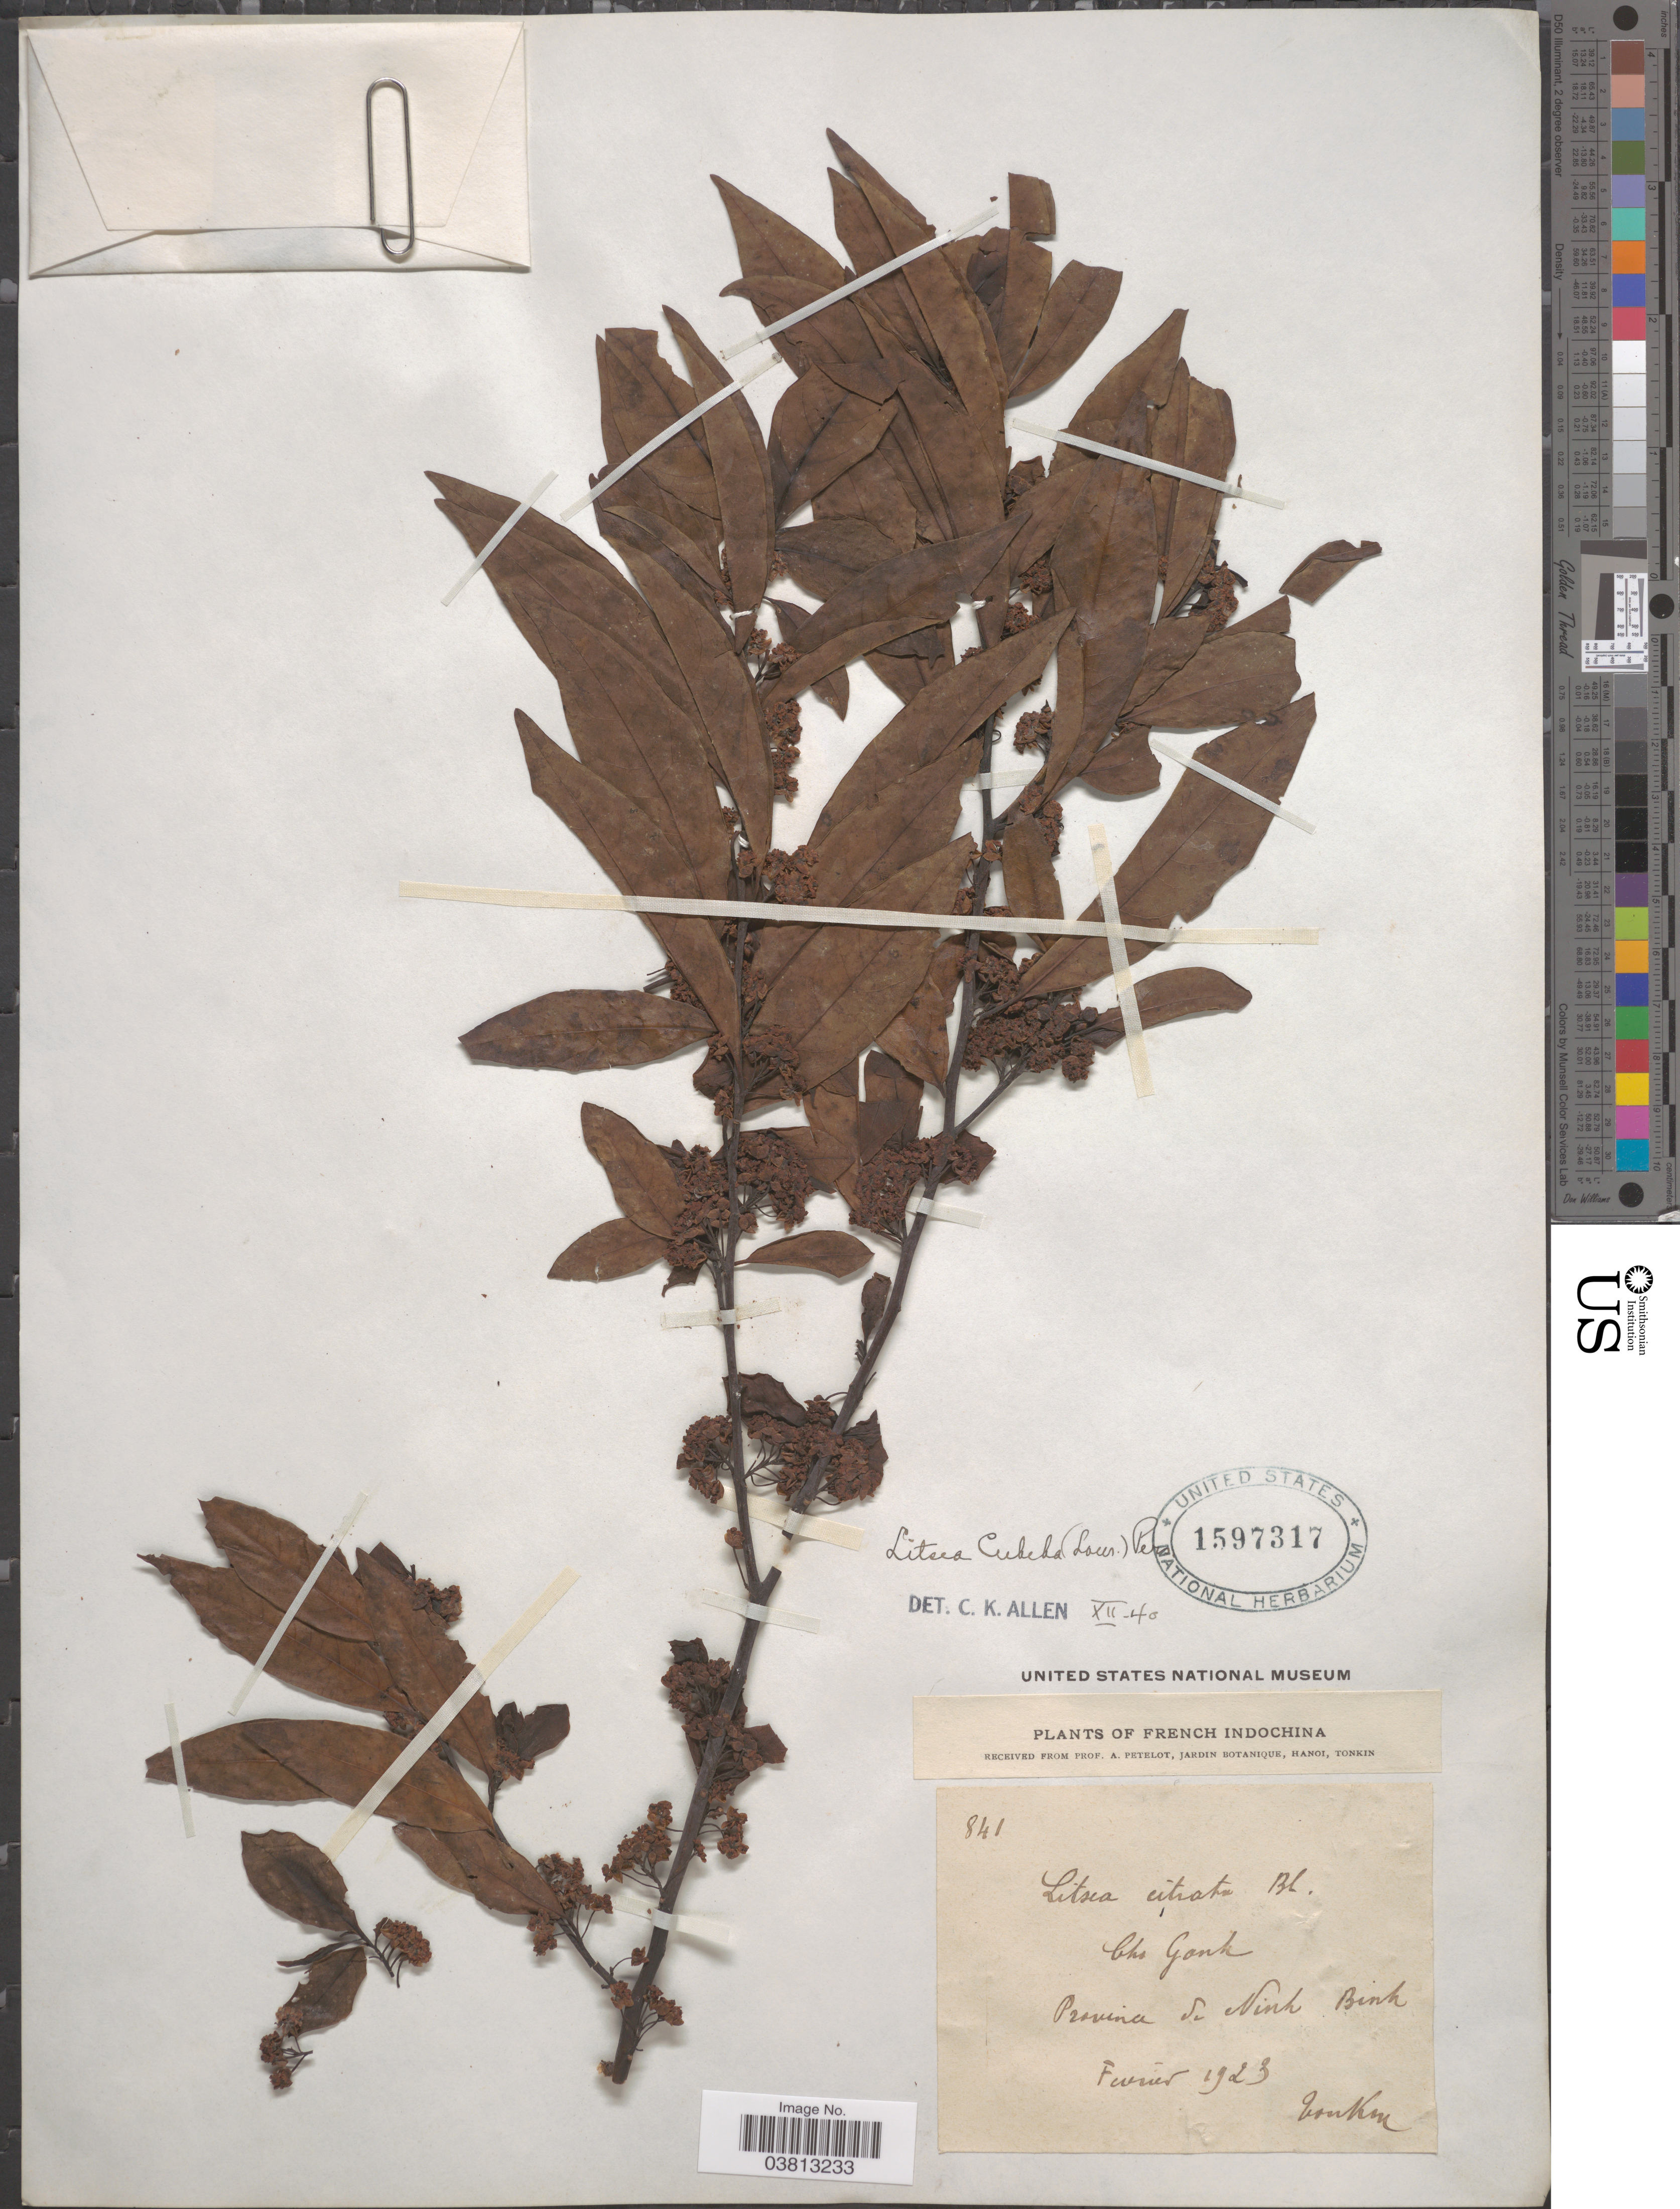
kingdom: Plantae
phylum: Tracheophyta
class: Magnoliopsida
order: Laurales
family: Lauraceae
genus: Litsea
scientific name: Litsea cubeba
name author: (Lour.) Pers.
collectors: P. A. Pételot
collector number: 841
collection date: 1923-02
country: Vietnam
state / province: Ninh Binh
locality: French Indochina. Cho Ganh .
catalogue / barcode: US 1597317